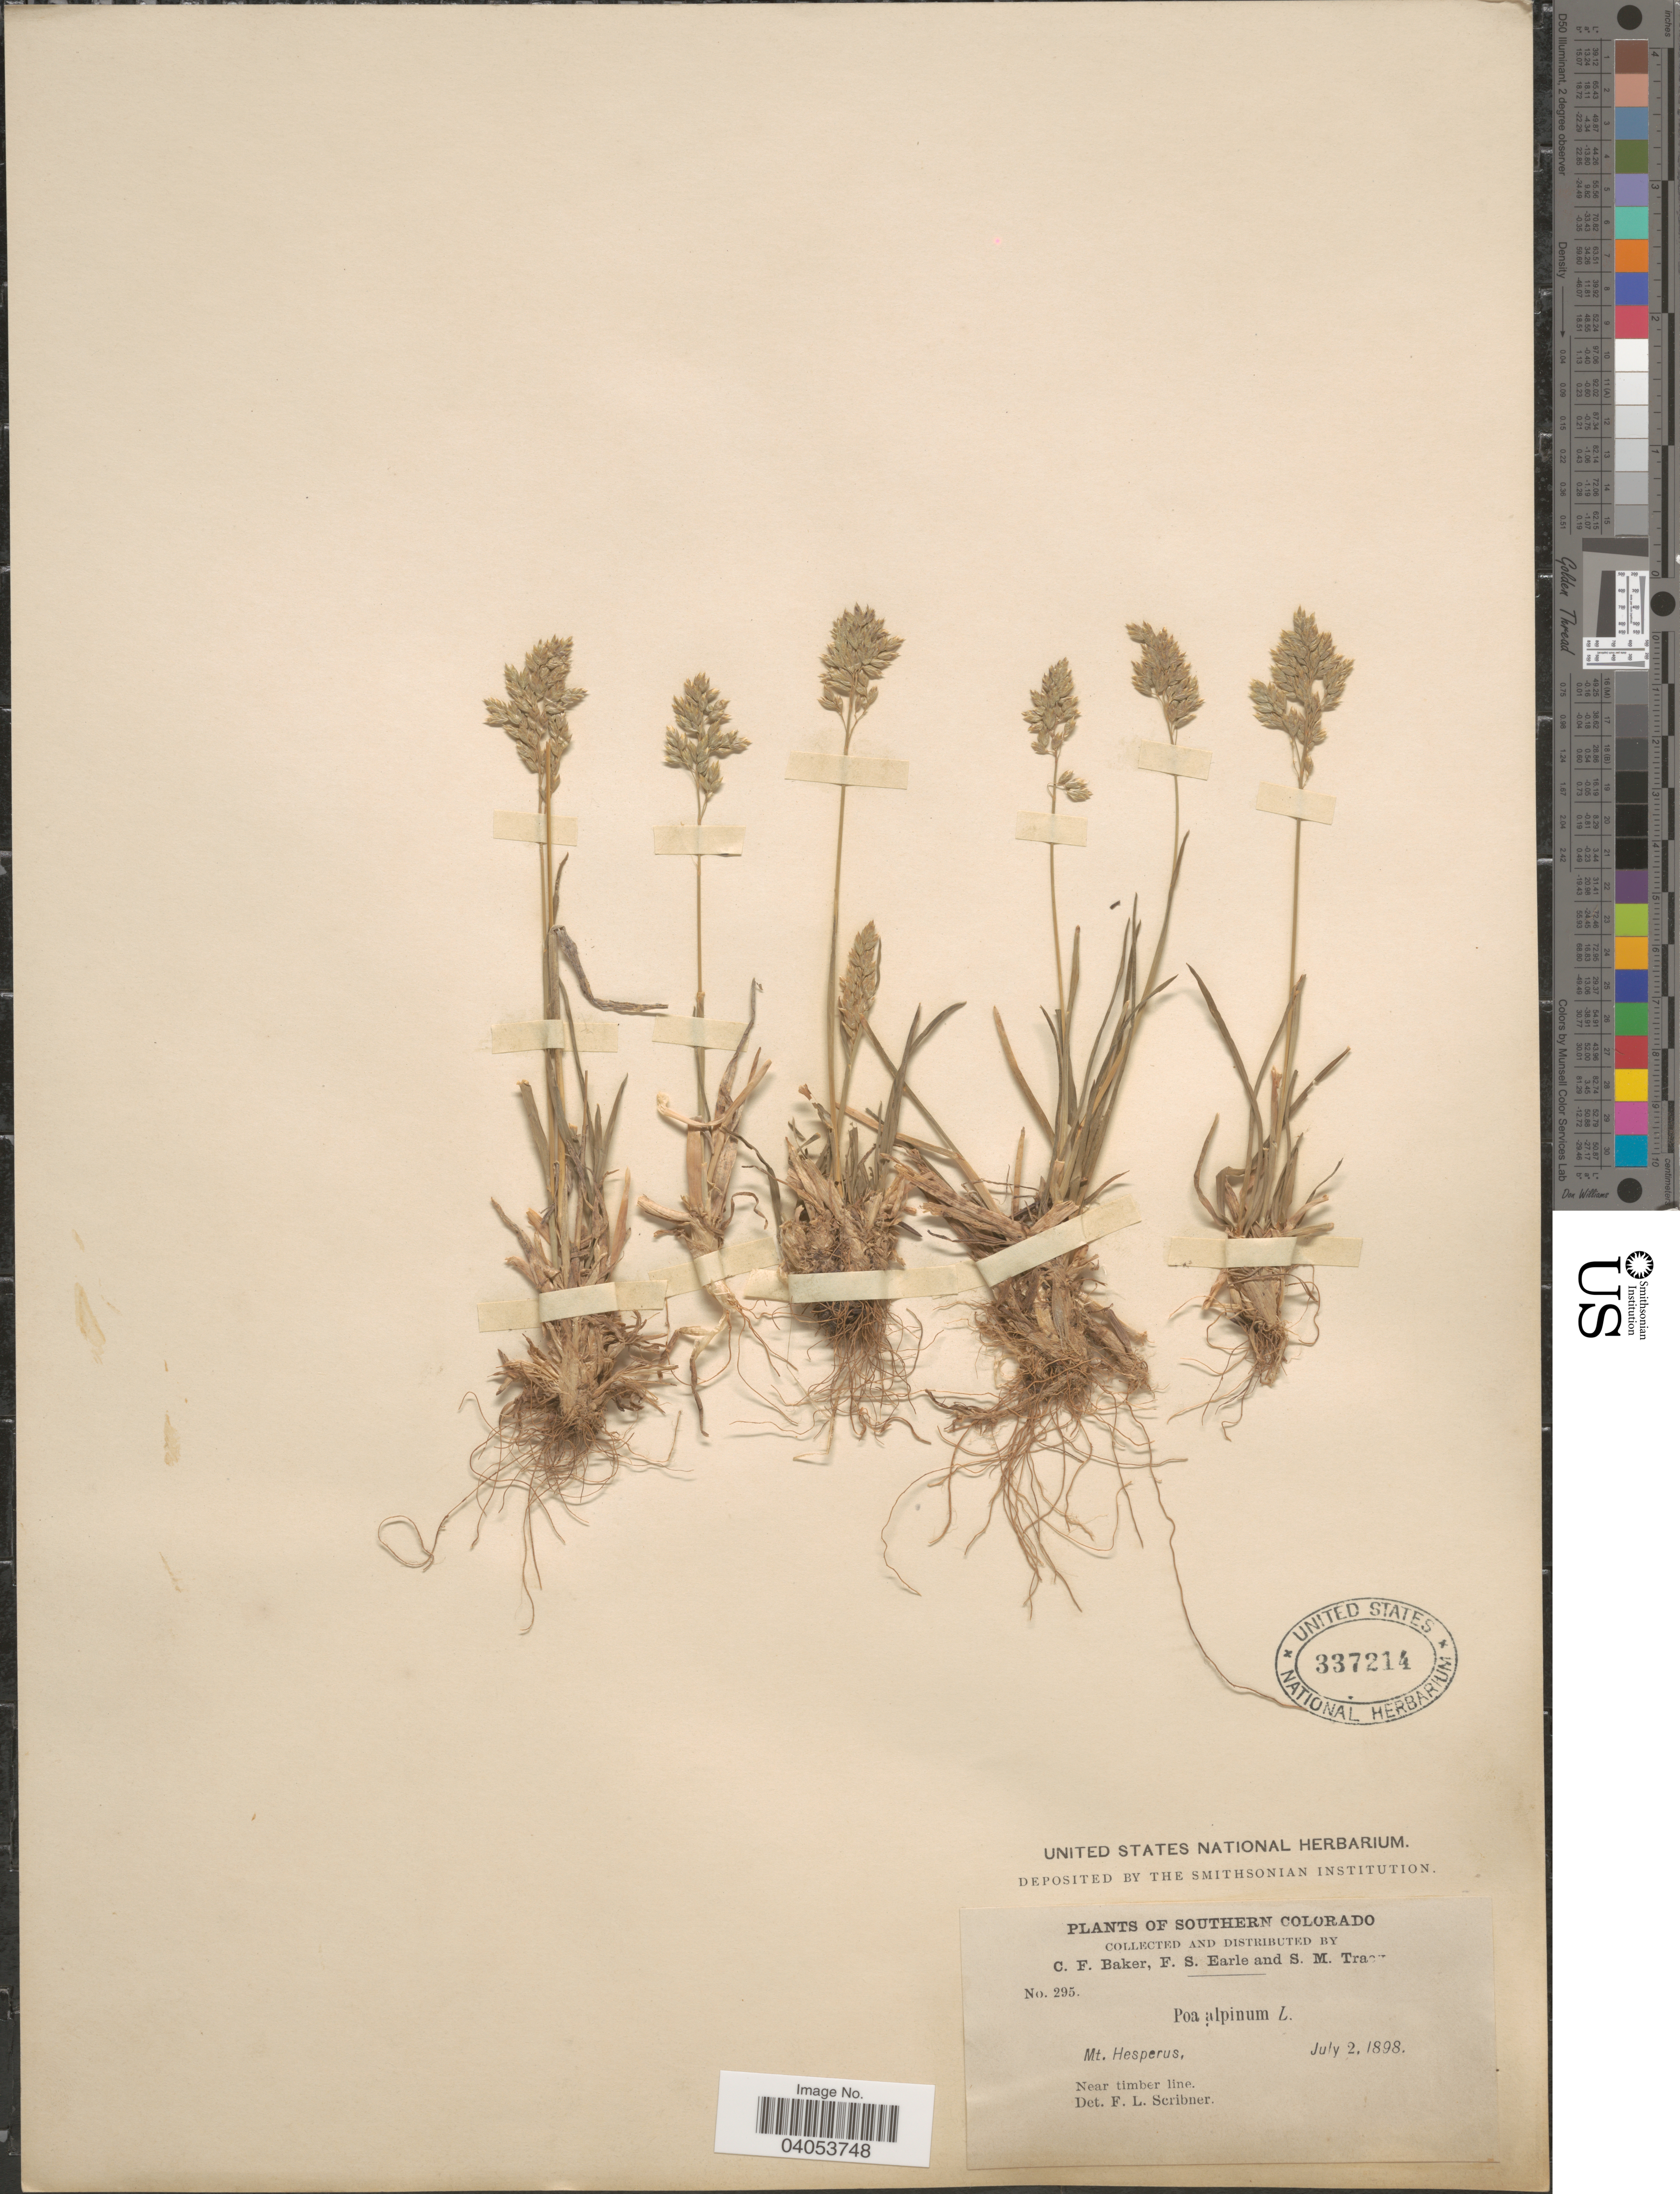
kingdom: Plantae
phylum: Tracheophyta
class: Liliopsida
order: Poales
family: Poaceae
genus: Poa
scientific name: Poa alpina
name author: L.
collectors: C. F. Baker, F. S. Earle & S. M. Tracy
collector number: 295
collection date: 1898-07-02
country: United States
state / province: Colorado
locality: Southern Colorado. Mt. Hesperus, near timber line.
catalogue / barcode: US 337214